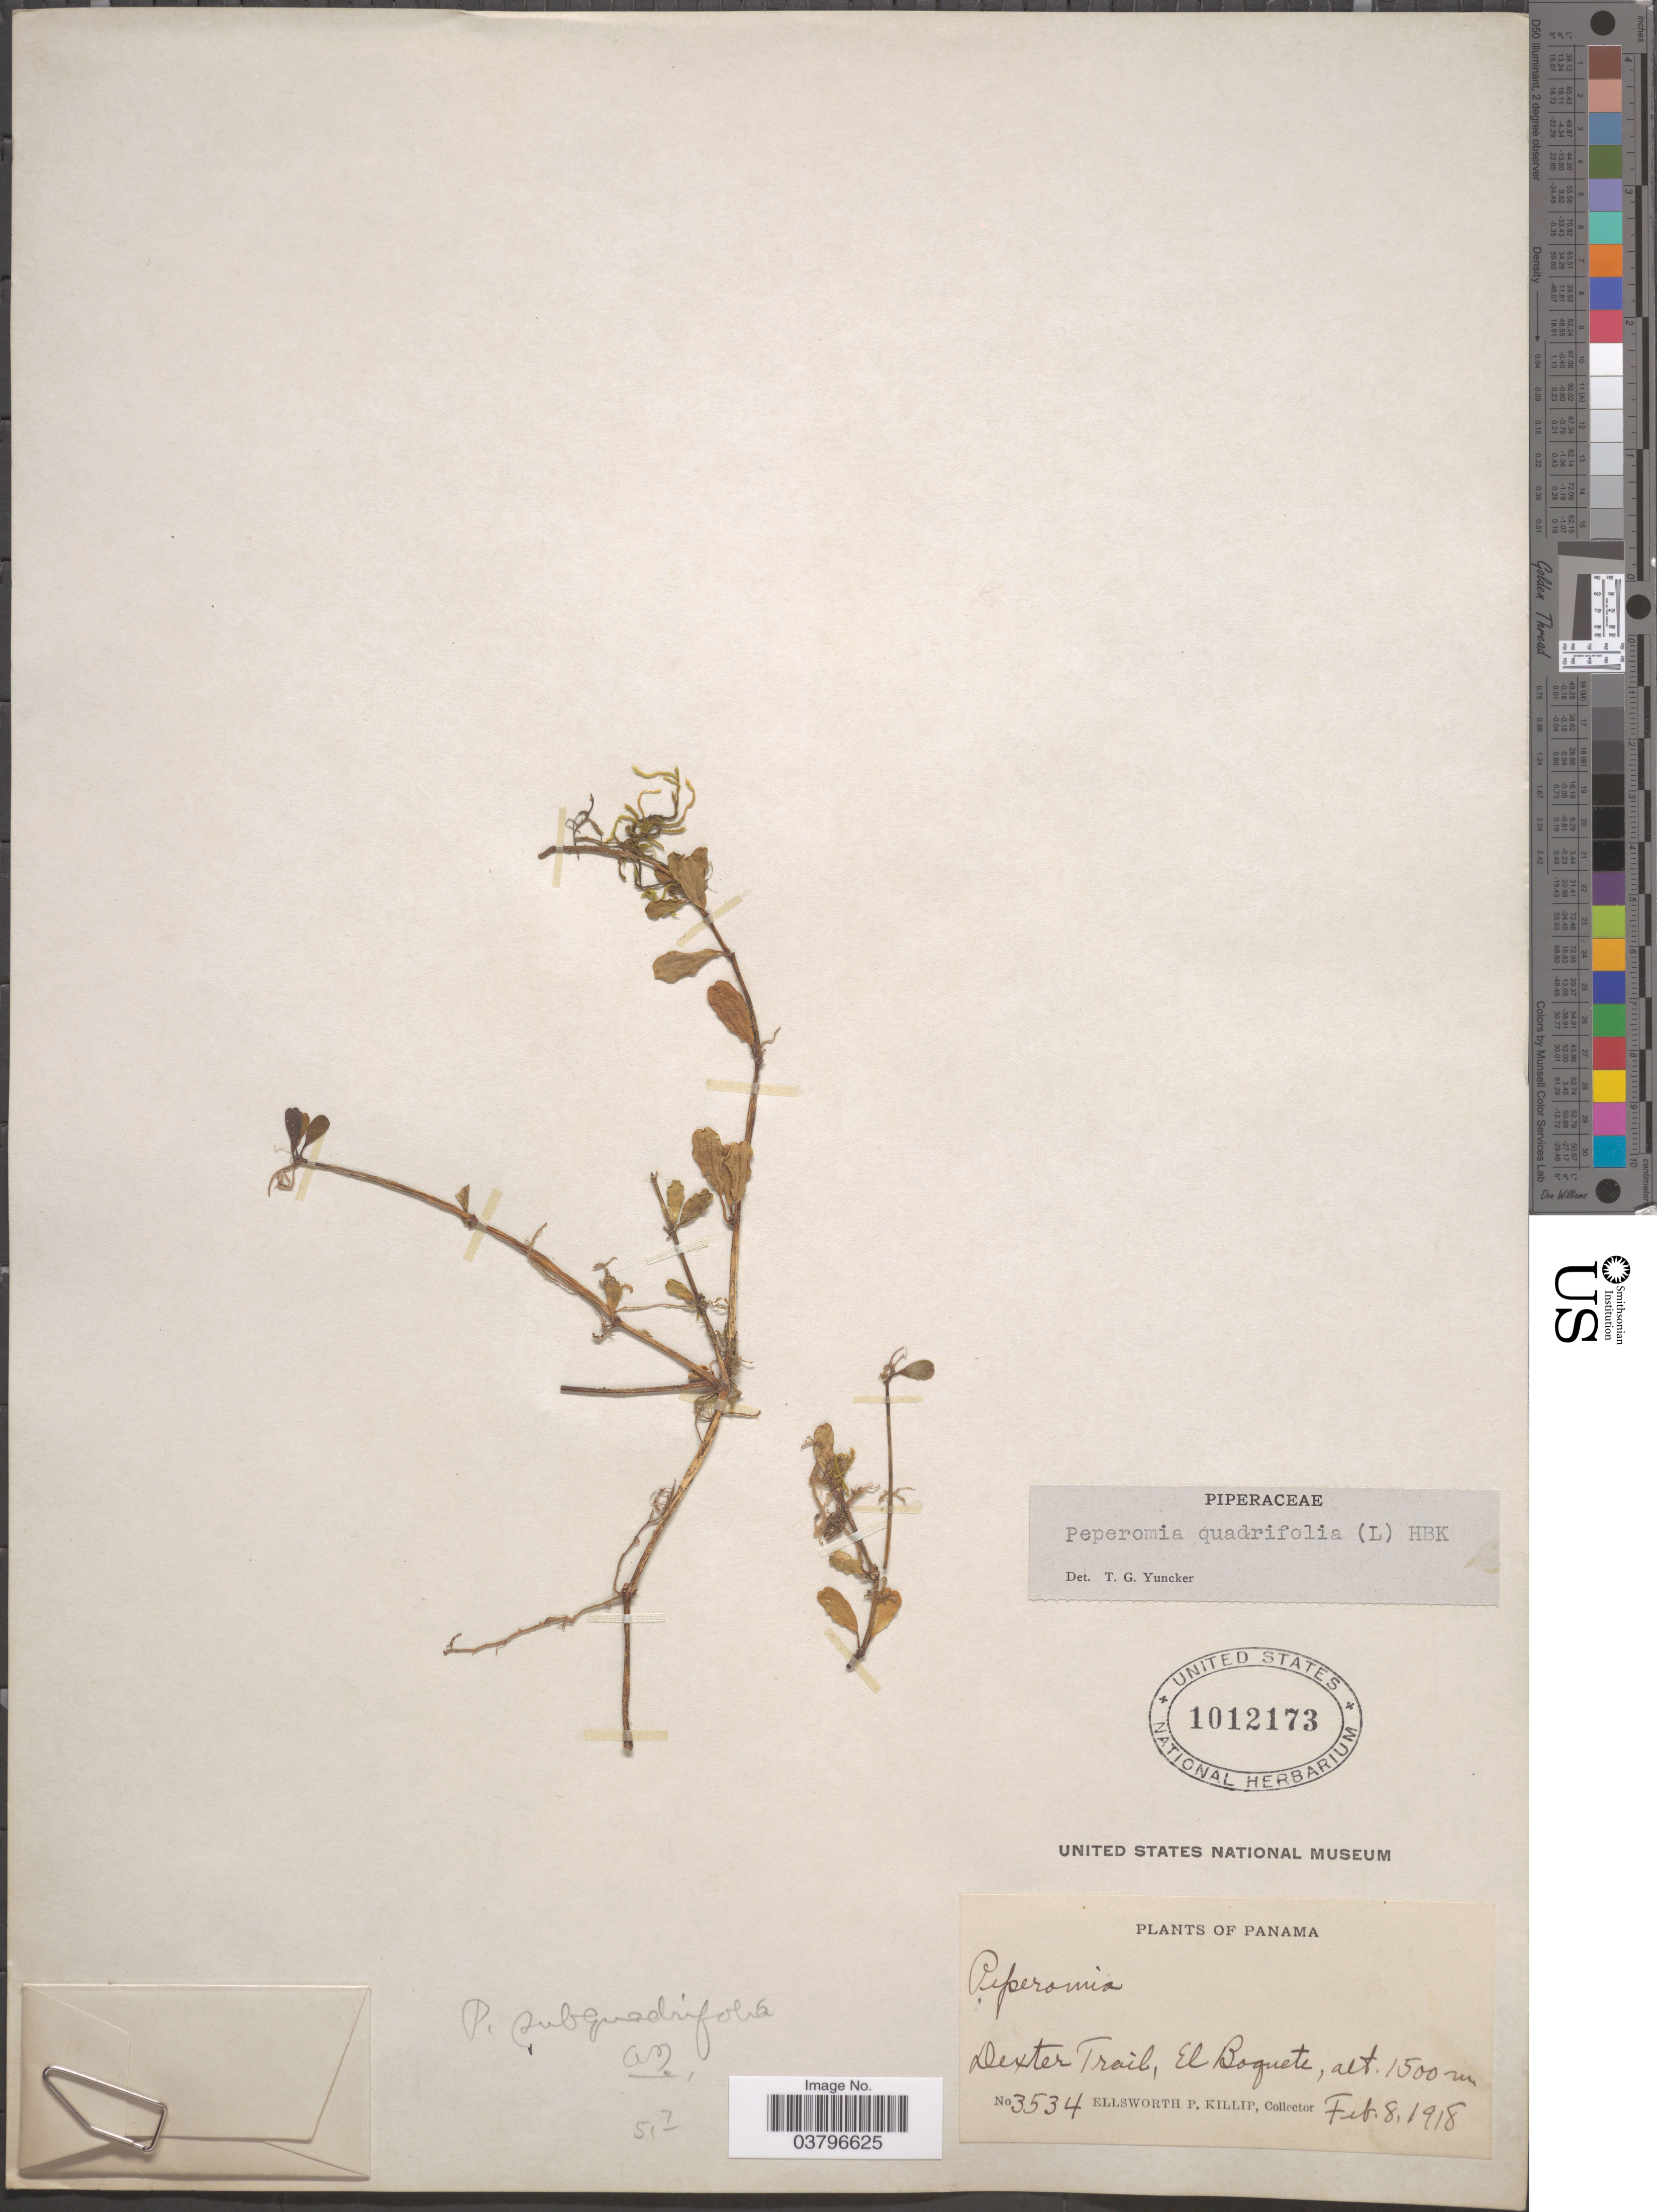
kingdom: Plantae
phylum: Tracheophyta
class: Magnoliopsida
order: Piperales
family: Piperaceae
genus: Peperomia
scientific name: Peperomia quadrifolia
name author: (L.) Kunth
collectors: E. P. Killip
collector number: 3534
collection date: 1918-02-08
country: Panama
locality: Dexter Trail, El Boquete.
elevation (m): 1500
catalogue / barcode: US 1012173